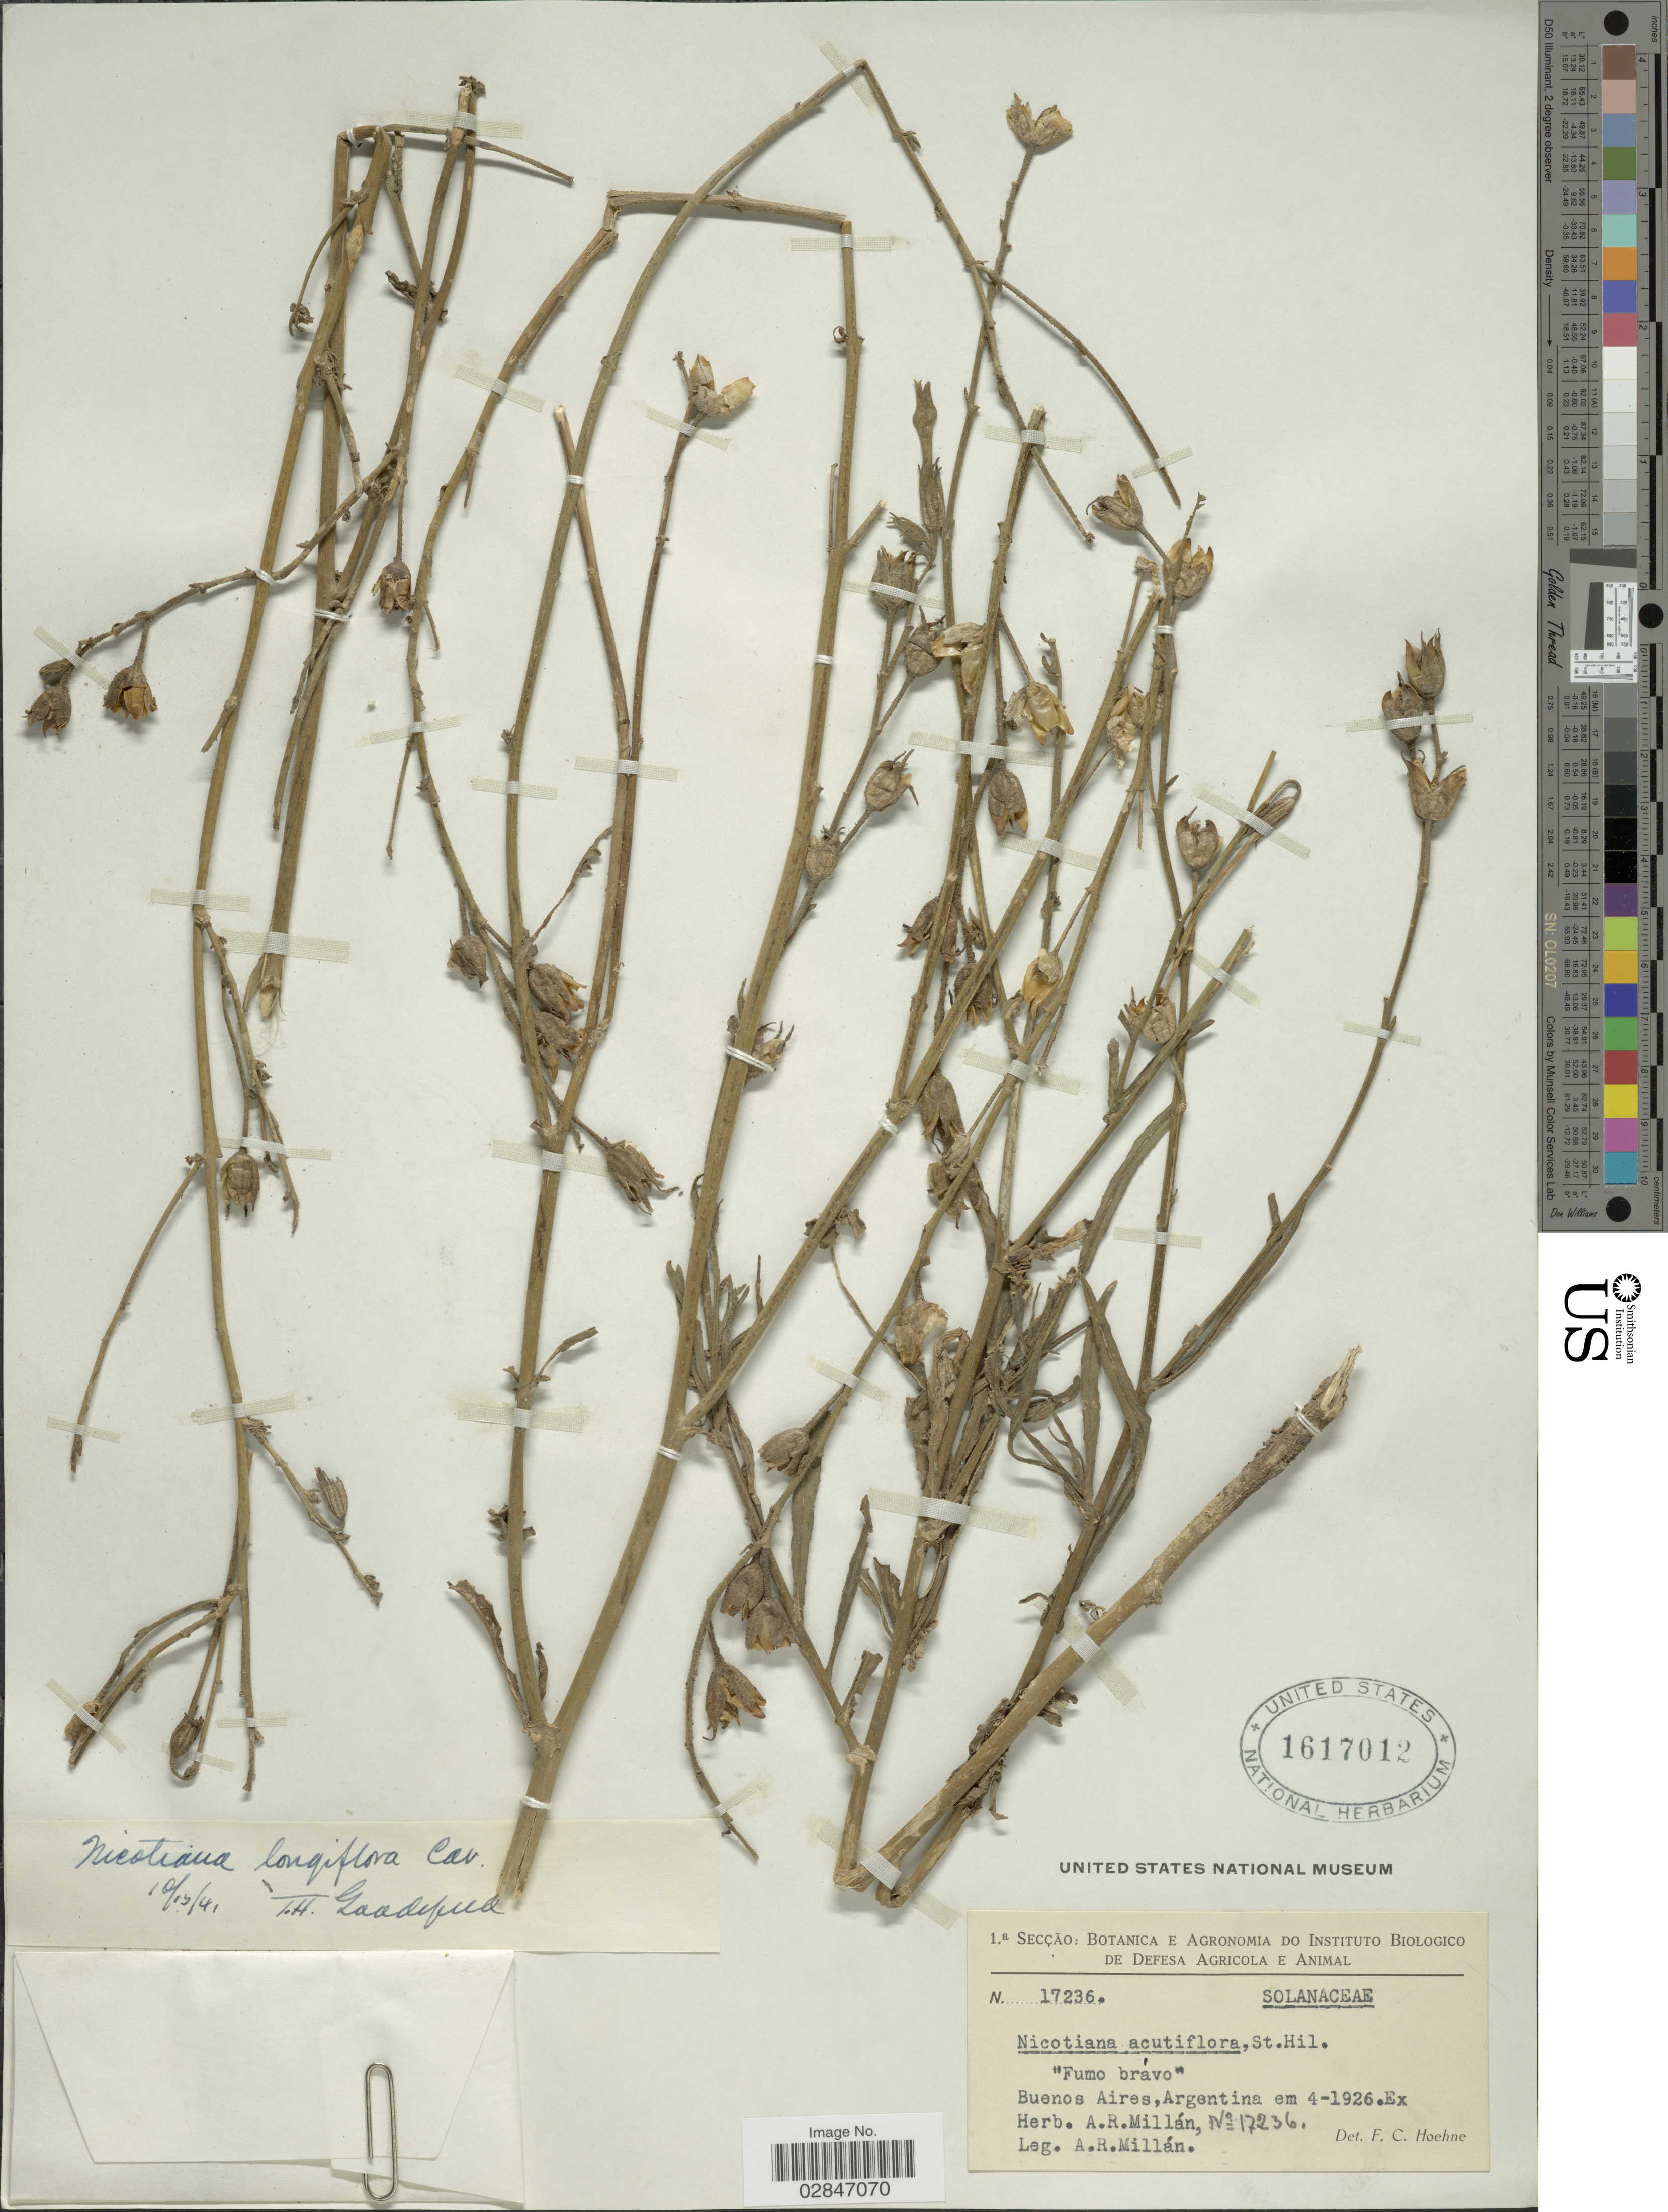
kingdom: Plantae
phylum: Tracheophyta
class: Magnoliopsida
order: Solanales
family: Solanaceae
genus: Nicotiana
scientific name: Nicotiana longiflora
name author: Cav.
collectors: A. R. Millán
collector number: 17236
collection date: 1926-04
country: Argentina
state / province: Buenos Aires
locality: Buenos Aires, Argentina.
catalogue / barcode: US 1617012